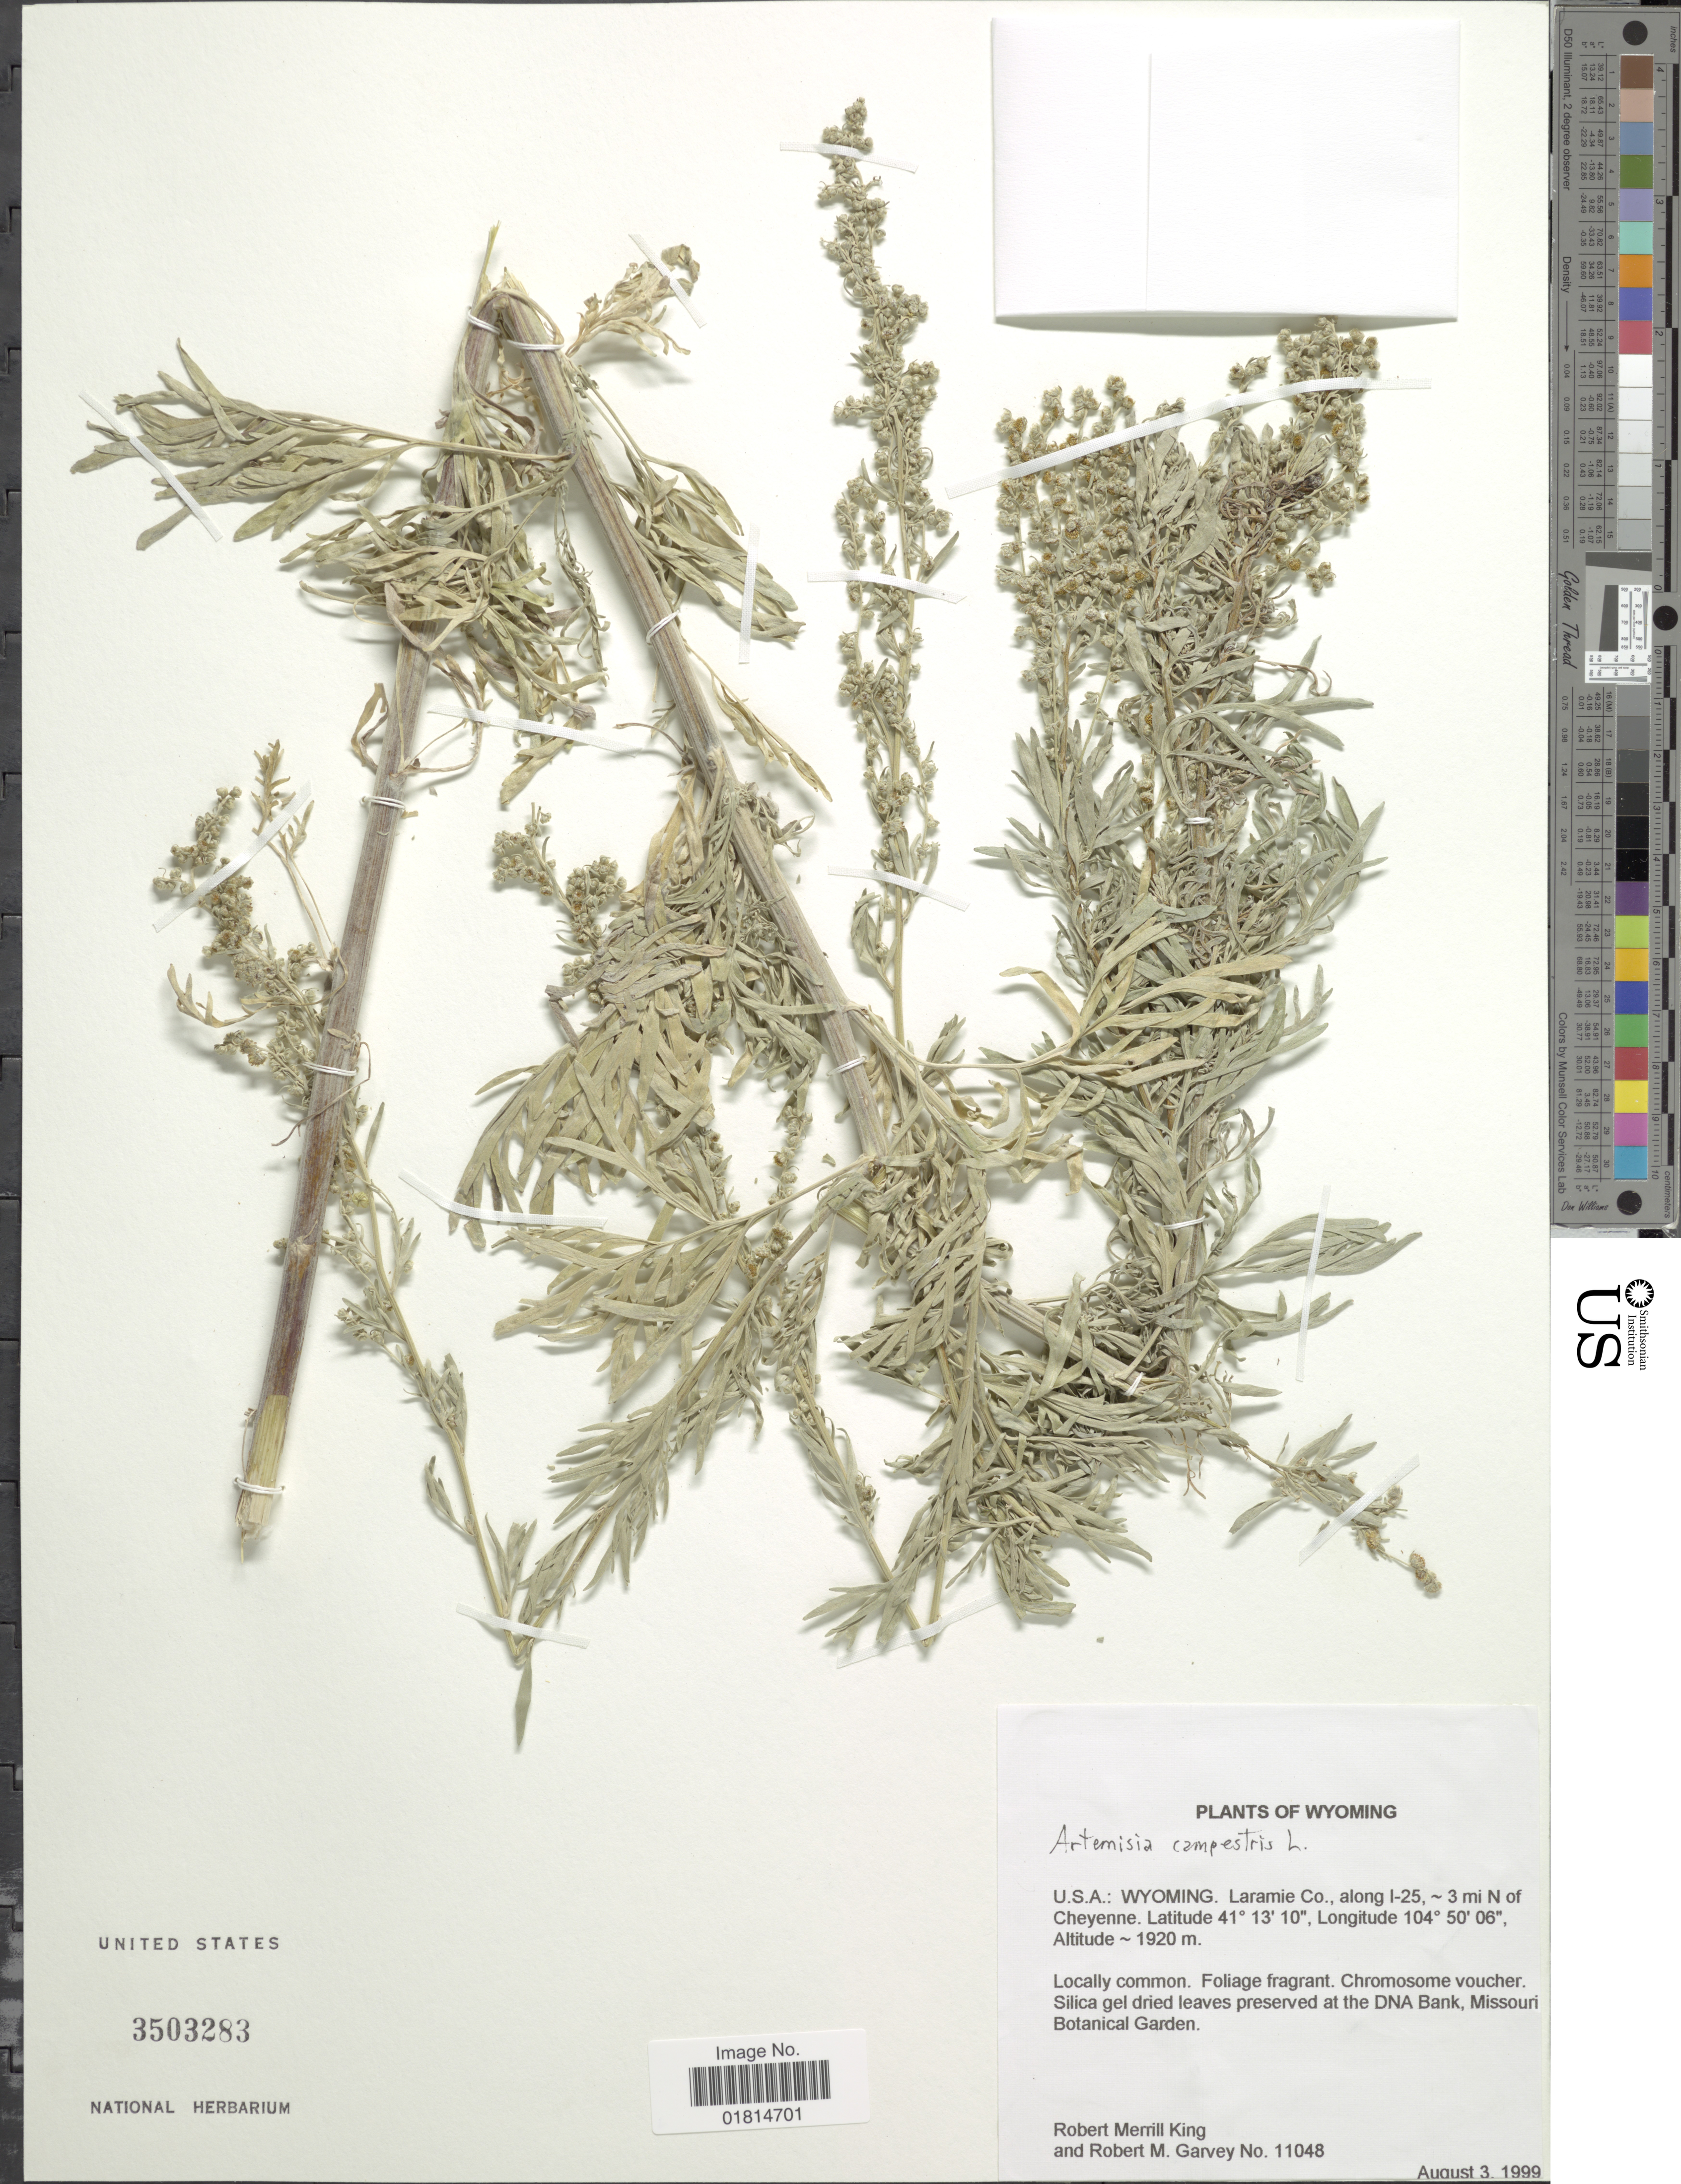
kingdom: Plantae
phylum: Tracheophyta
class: Magnoliopsida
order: Asterales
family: Asteraceae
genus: Artemisia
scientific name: Artemisia campestris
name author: L.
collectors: R. M. King & R. Garvey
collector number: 11048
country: United States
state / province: Wyoming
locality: U.S.A.: Wyoming. Laramie Co., along 1-25, - 3 mi N of Cheyenne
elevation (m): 1920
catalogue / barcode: US 3503283